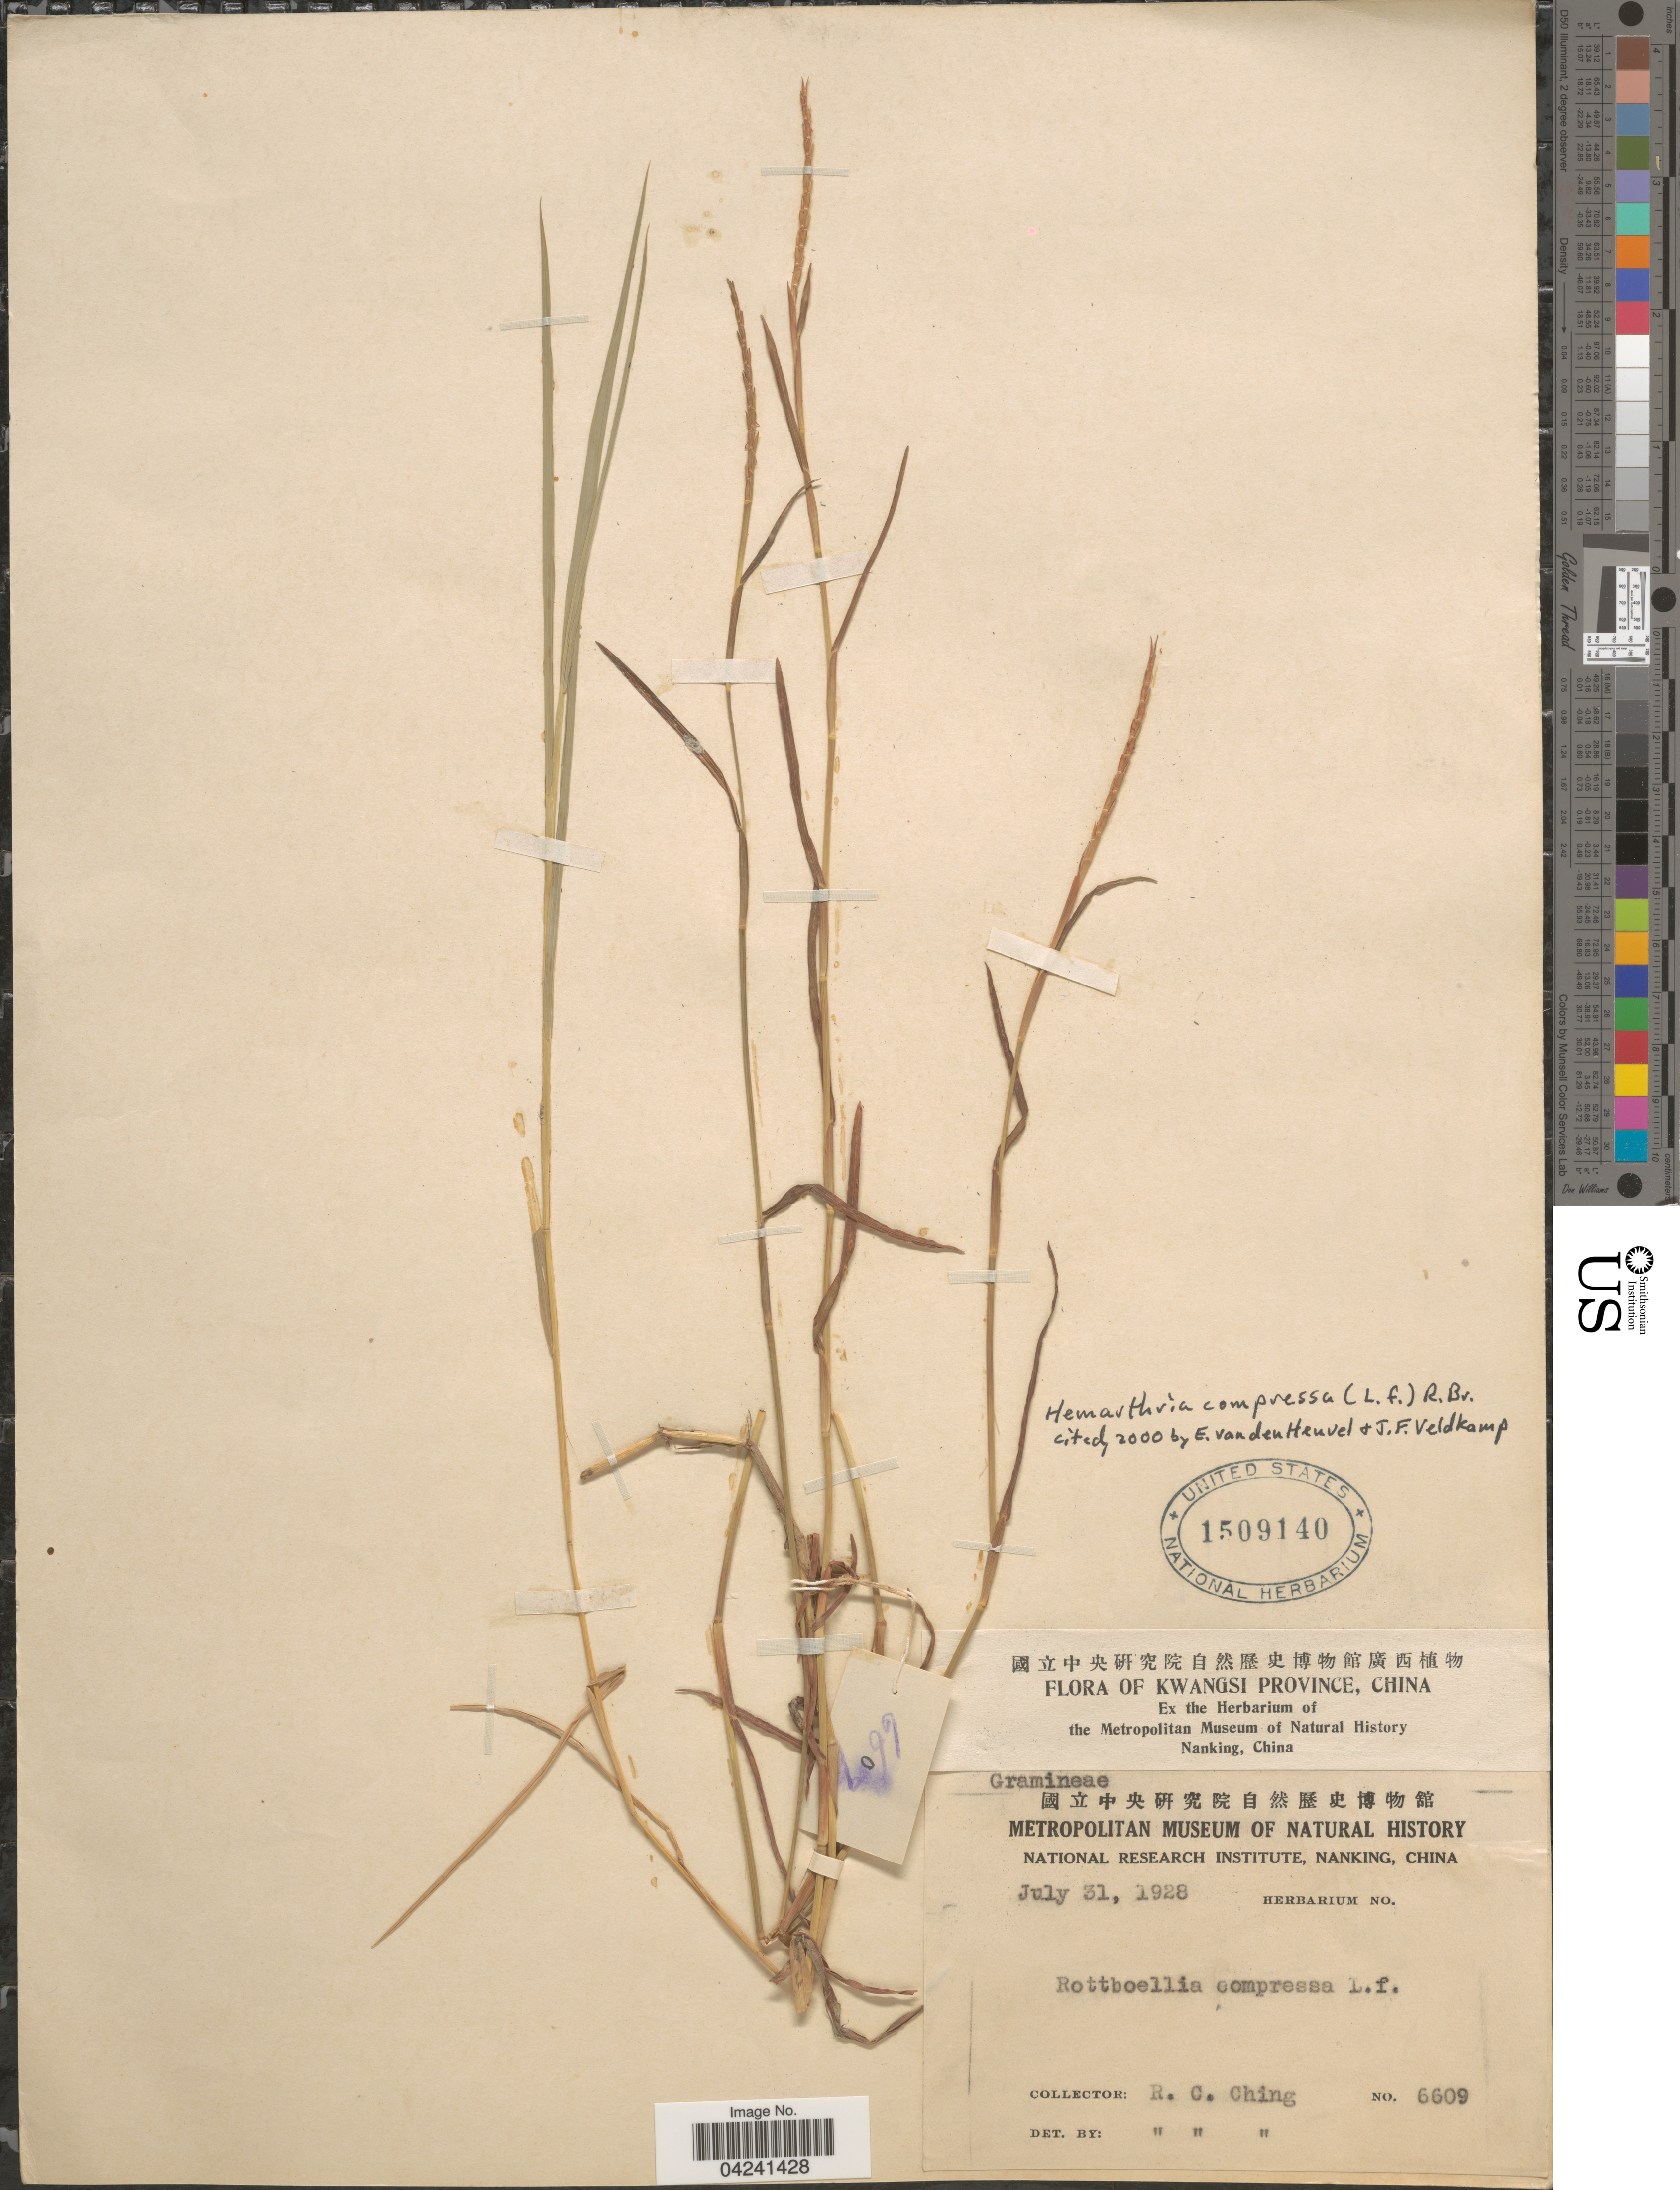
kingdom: Plantae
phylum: Tracheophyta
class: Liliopsida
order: Poales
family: Poaceae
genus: Hemarthria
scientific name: Hemarthria compressa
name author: (L.) R. Br.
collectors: R. C. Ching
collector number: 6609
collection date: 1928-07-31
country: China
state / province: Guangxi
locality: Kwangsi Province.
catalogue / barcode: US 1509140